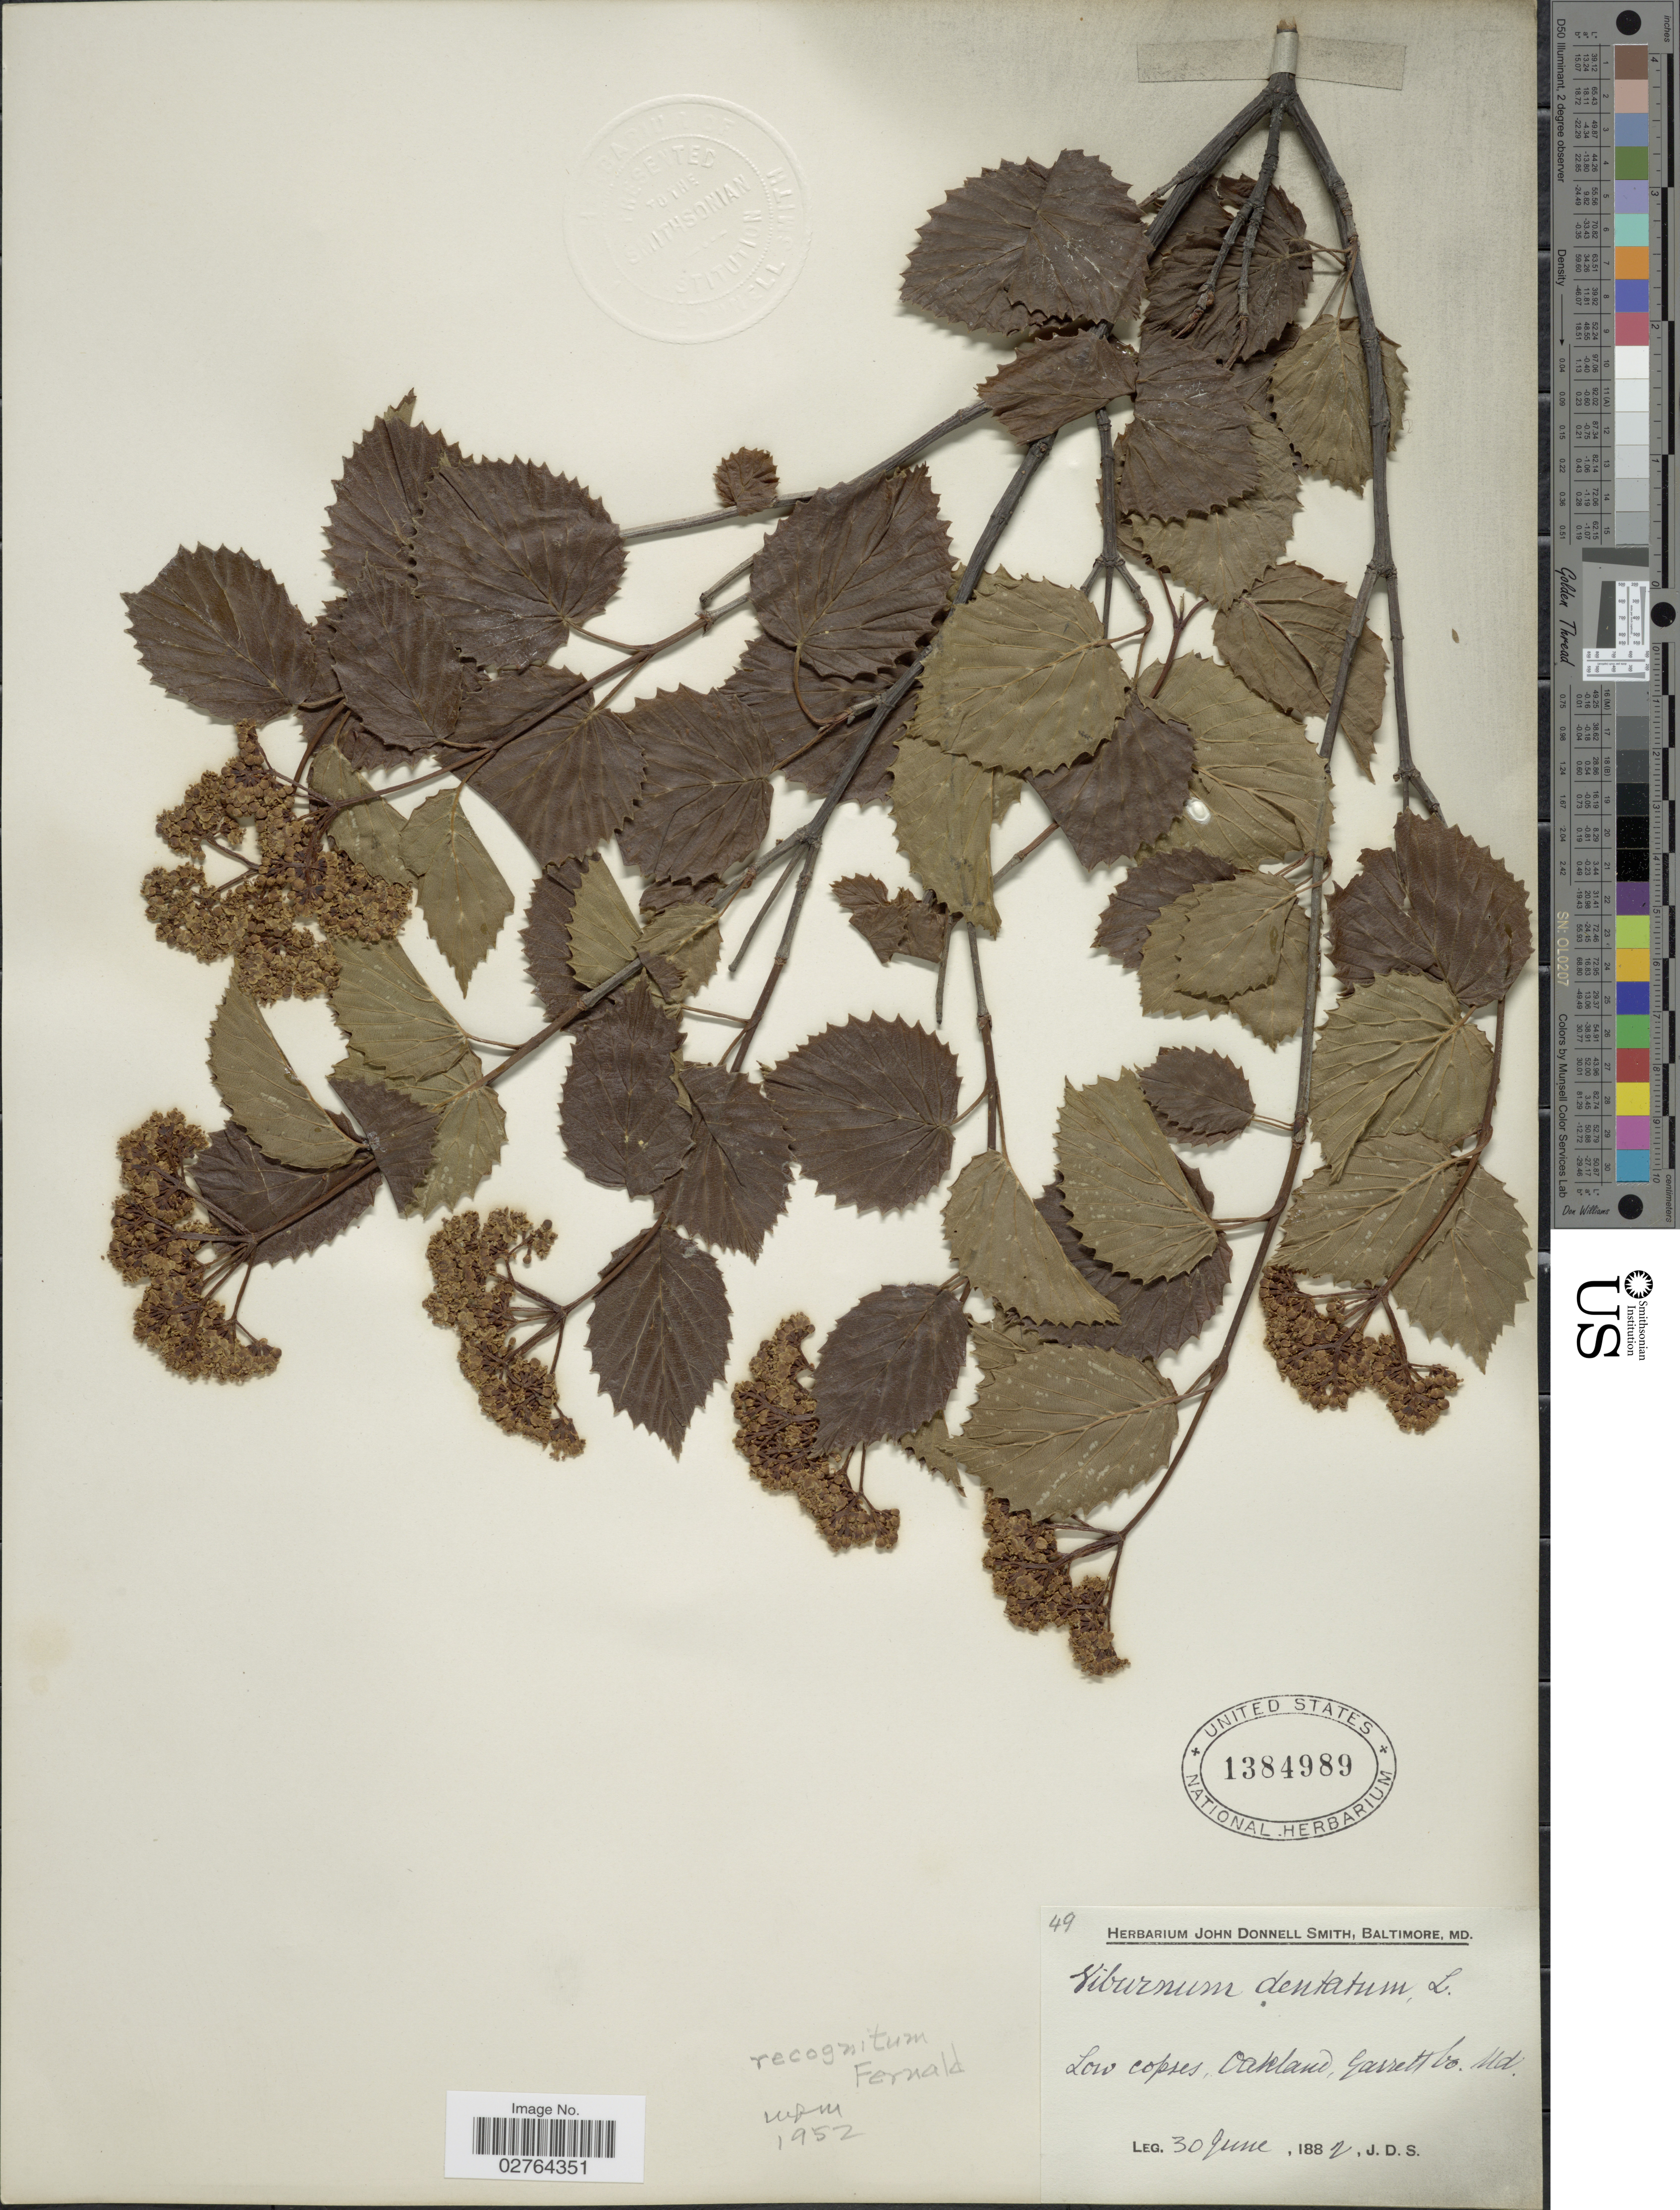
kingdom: Plantae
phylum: Tracheophyta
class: Magnoliopsida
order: Dipsacales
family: Viburnaceae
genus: Viburnum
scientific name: Viburnum recognitum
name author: Fernald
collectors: J. Donnell Smith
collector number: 49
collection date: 1882-06-30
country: United States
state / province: Maryland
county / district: Garrett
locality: Low copses, Oakland, Garrett Co.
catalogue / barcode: US 1384989